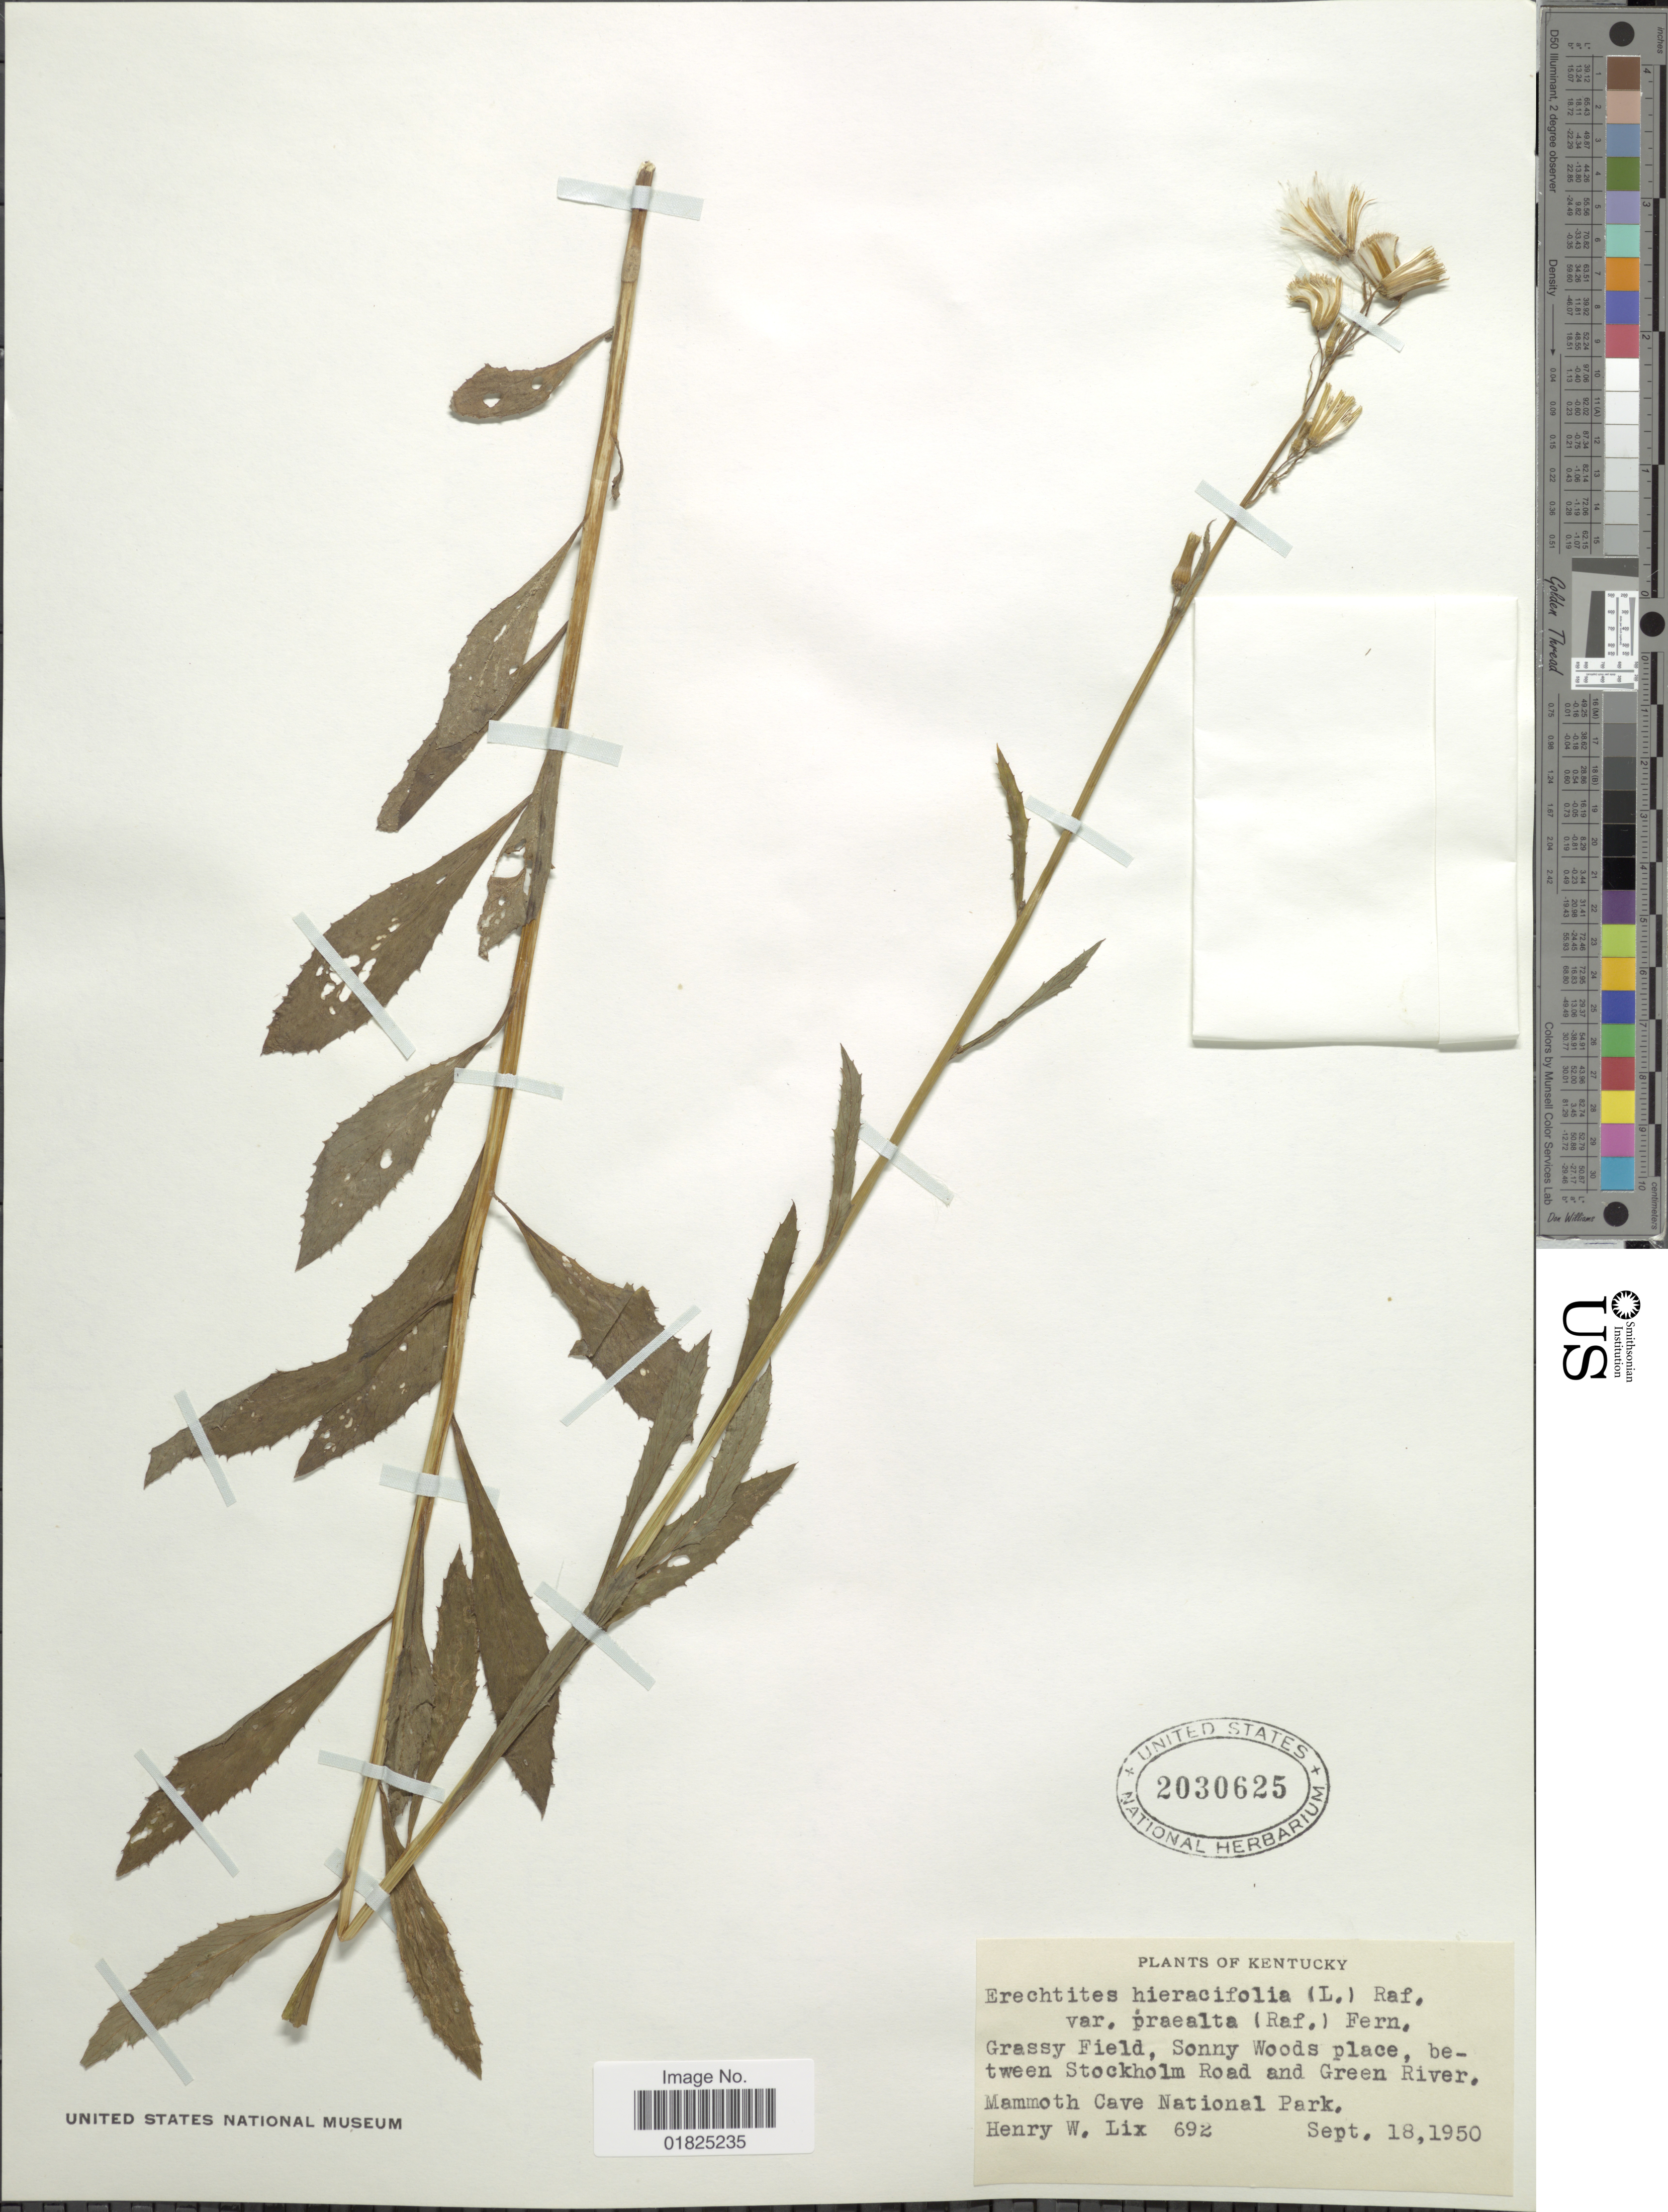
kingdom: Plantae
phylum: Tracheophyta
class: Magnoliopsida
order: Asterales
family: Asteraceae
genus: Erechtites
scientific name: Erechtites hieraciifolius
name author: (L.) Raf. ex DC.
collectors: H. W. Lix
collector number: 692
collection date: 1950-09-18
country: United States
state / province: Kentucky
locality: Sonny Woods place, between Stockholm Road and Green River. Mammoth Cave National Park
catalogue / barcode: US 2030625